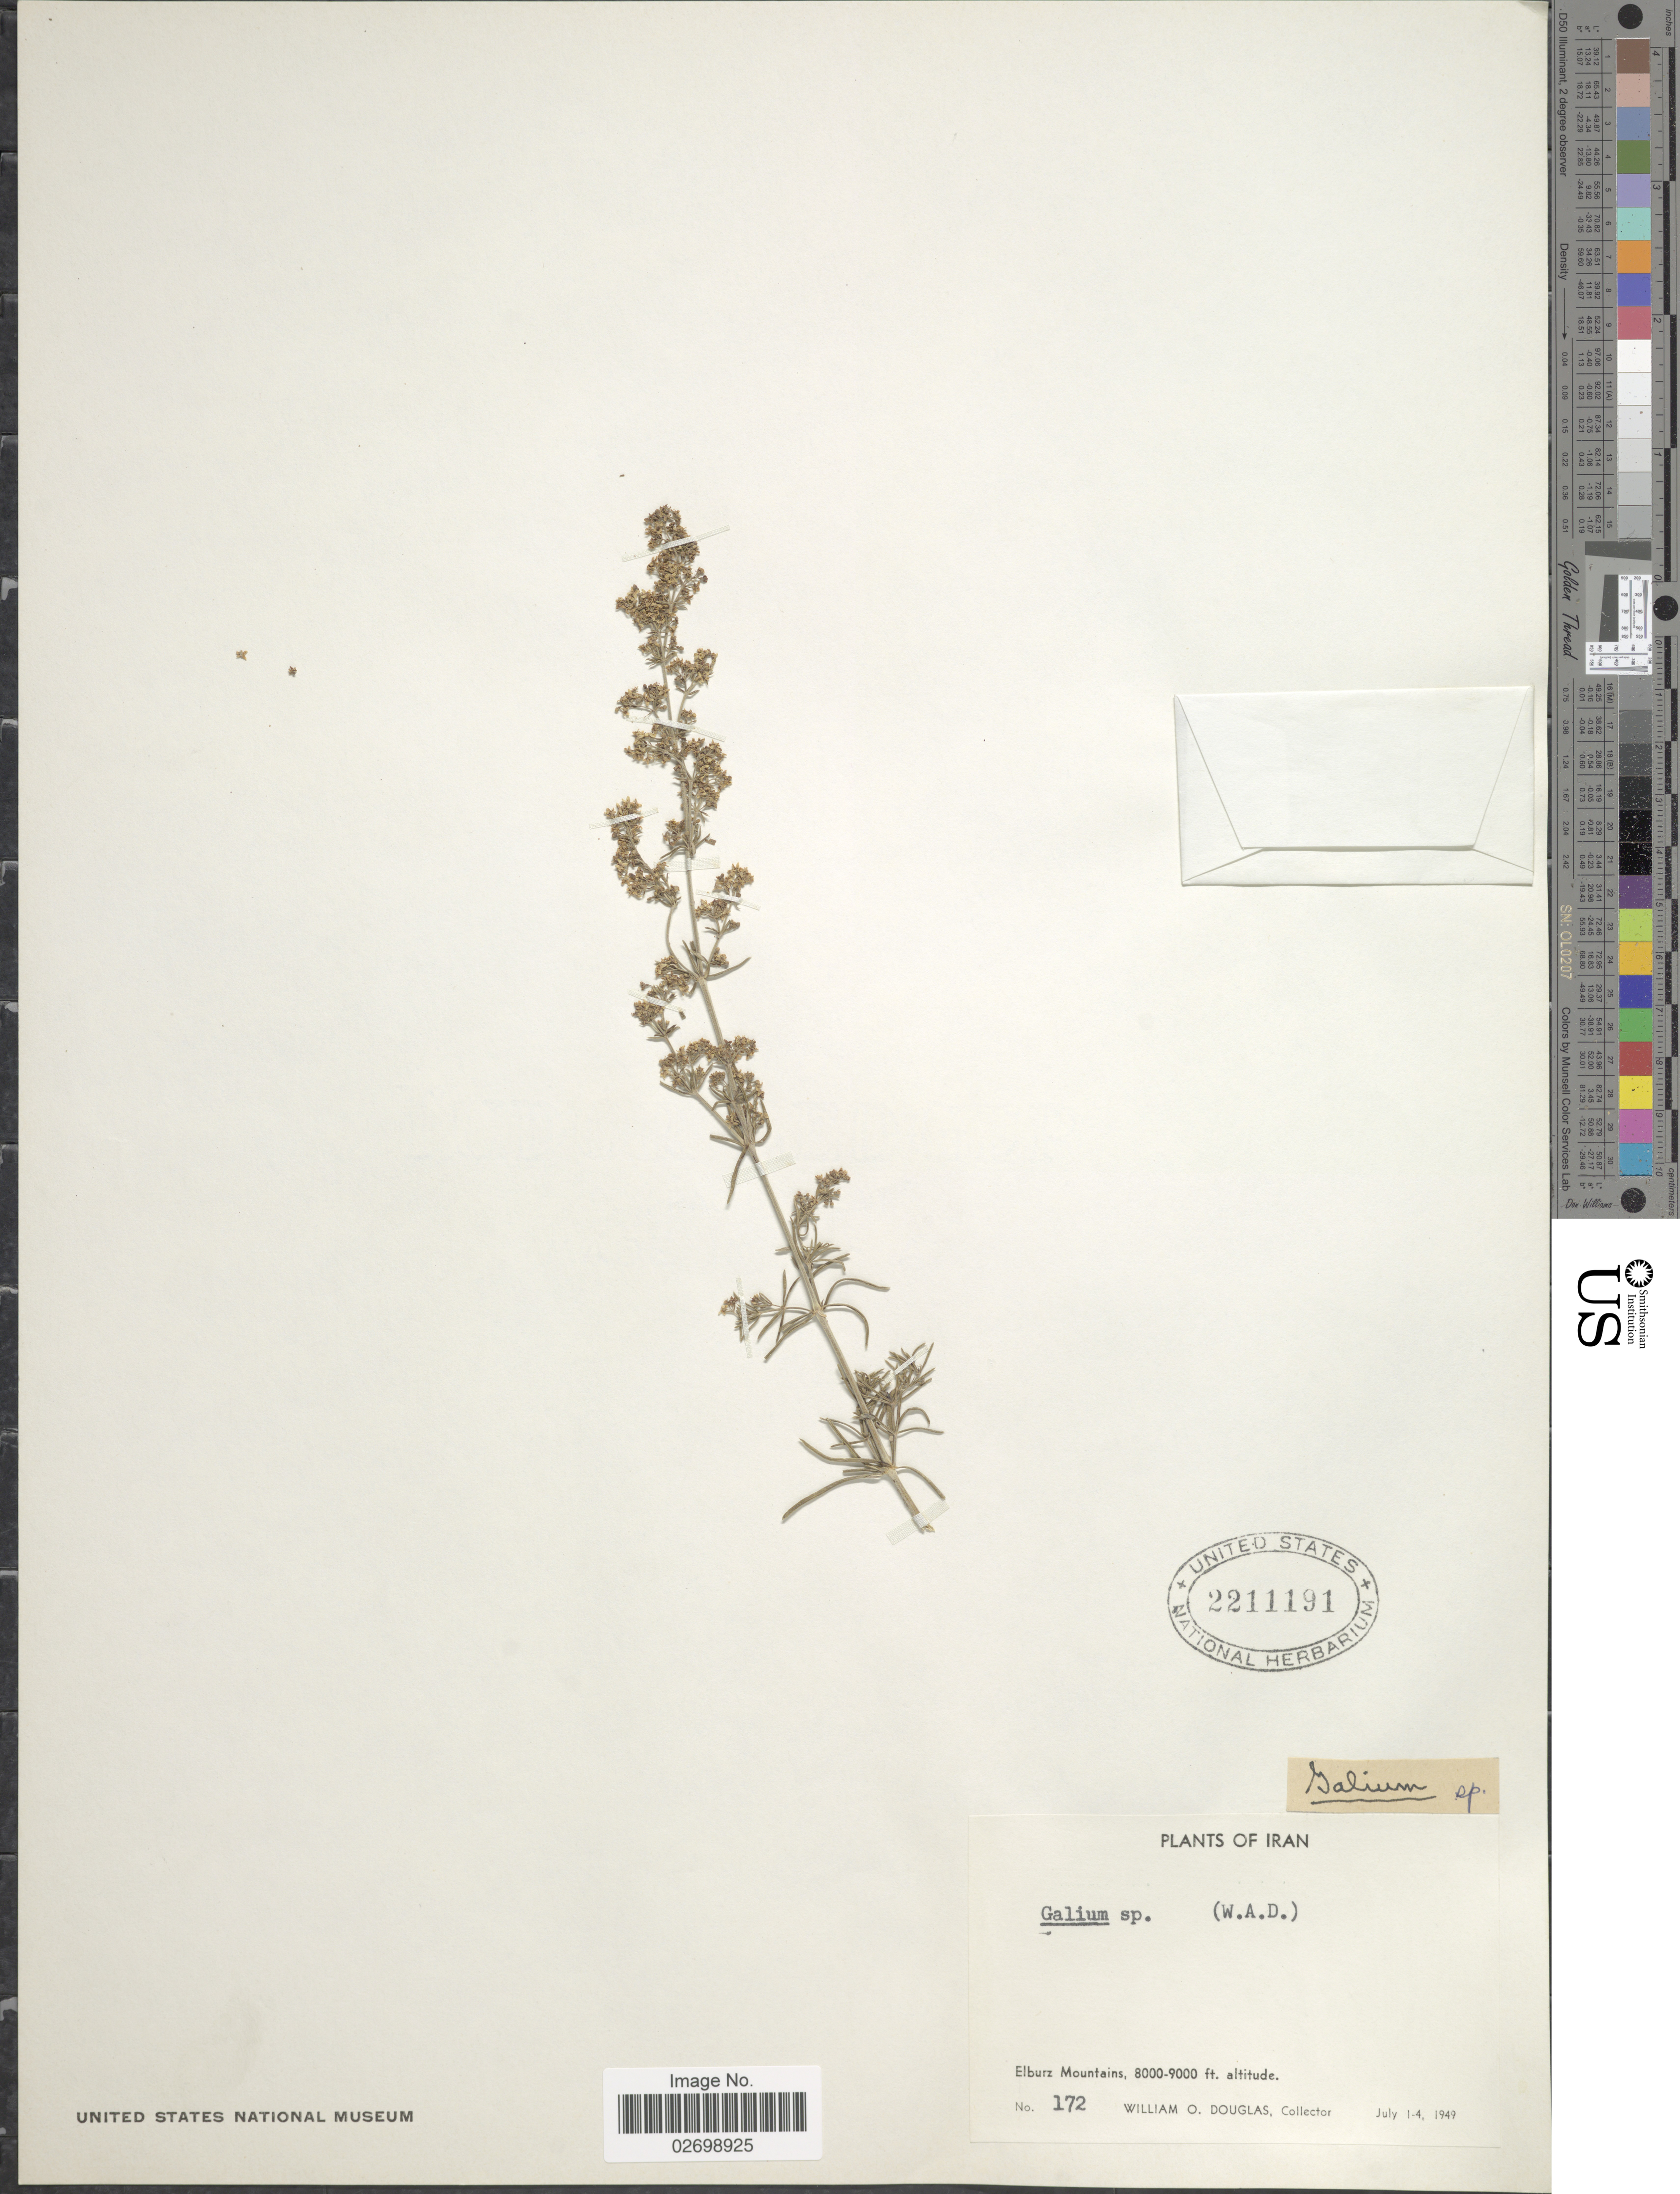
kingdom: Plantae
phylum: Tracheophyta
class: Magnoliopsida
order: Gentianales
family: Rubiaceae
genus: Galium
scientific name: Galium sp.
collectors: W. Douglas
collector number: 172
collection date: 1949-07-01/1949-07-04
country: Iran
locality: Elburz Mountains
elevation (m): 2438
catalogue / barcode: US 2211191